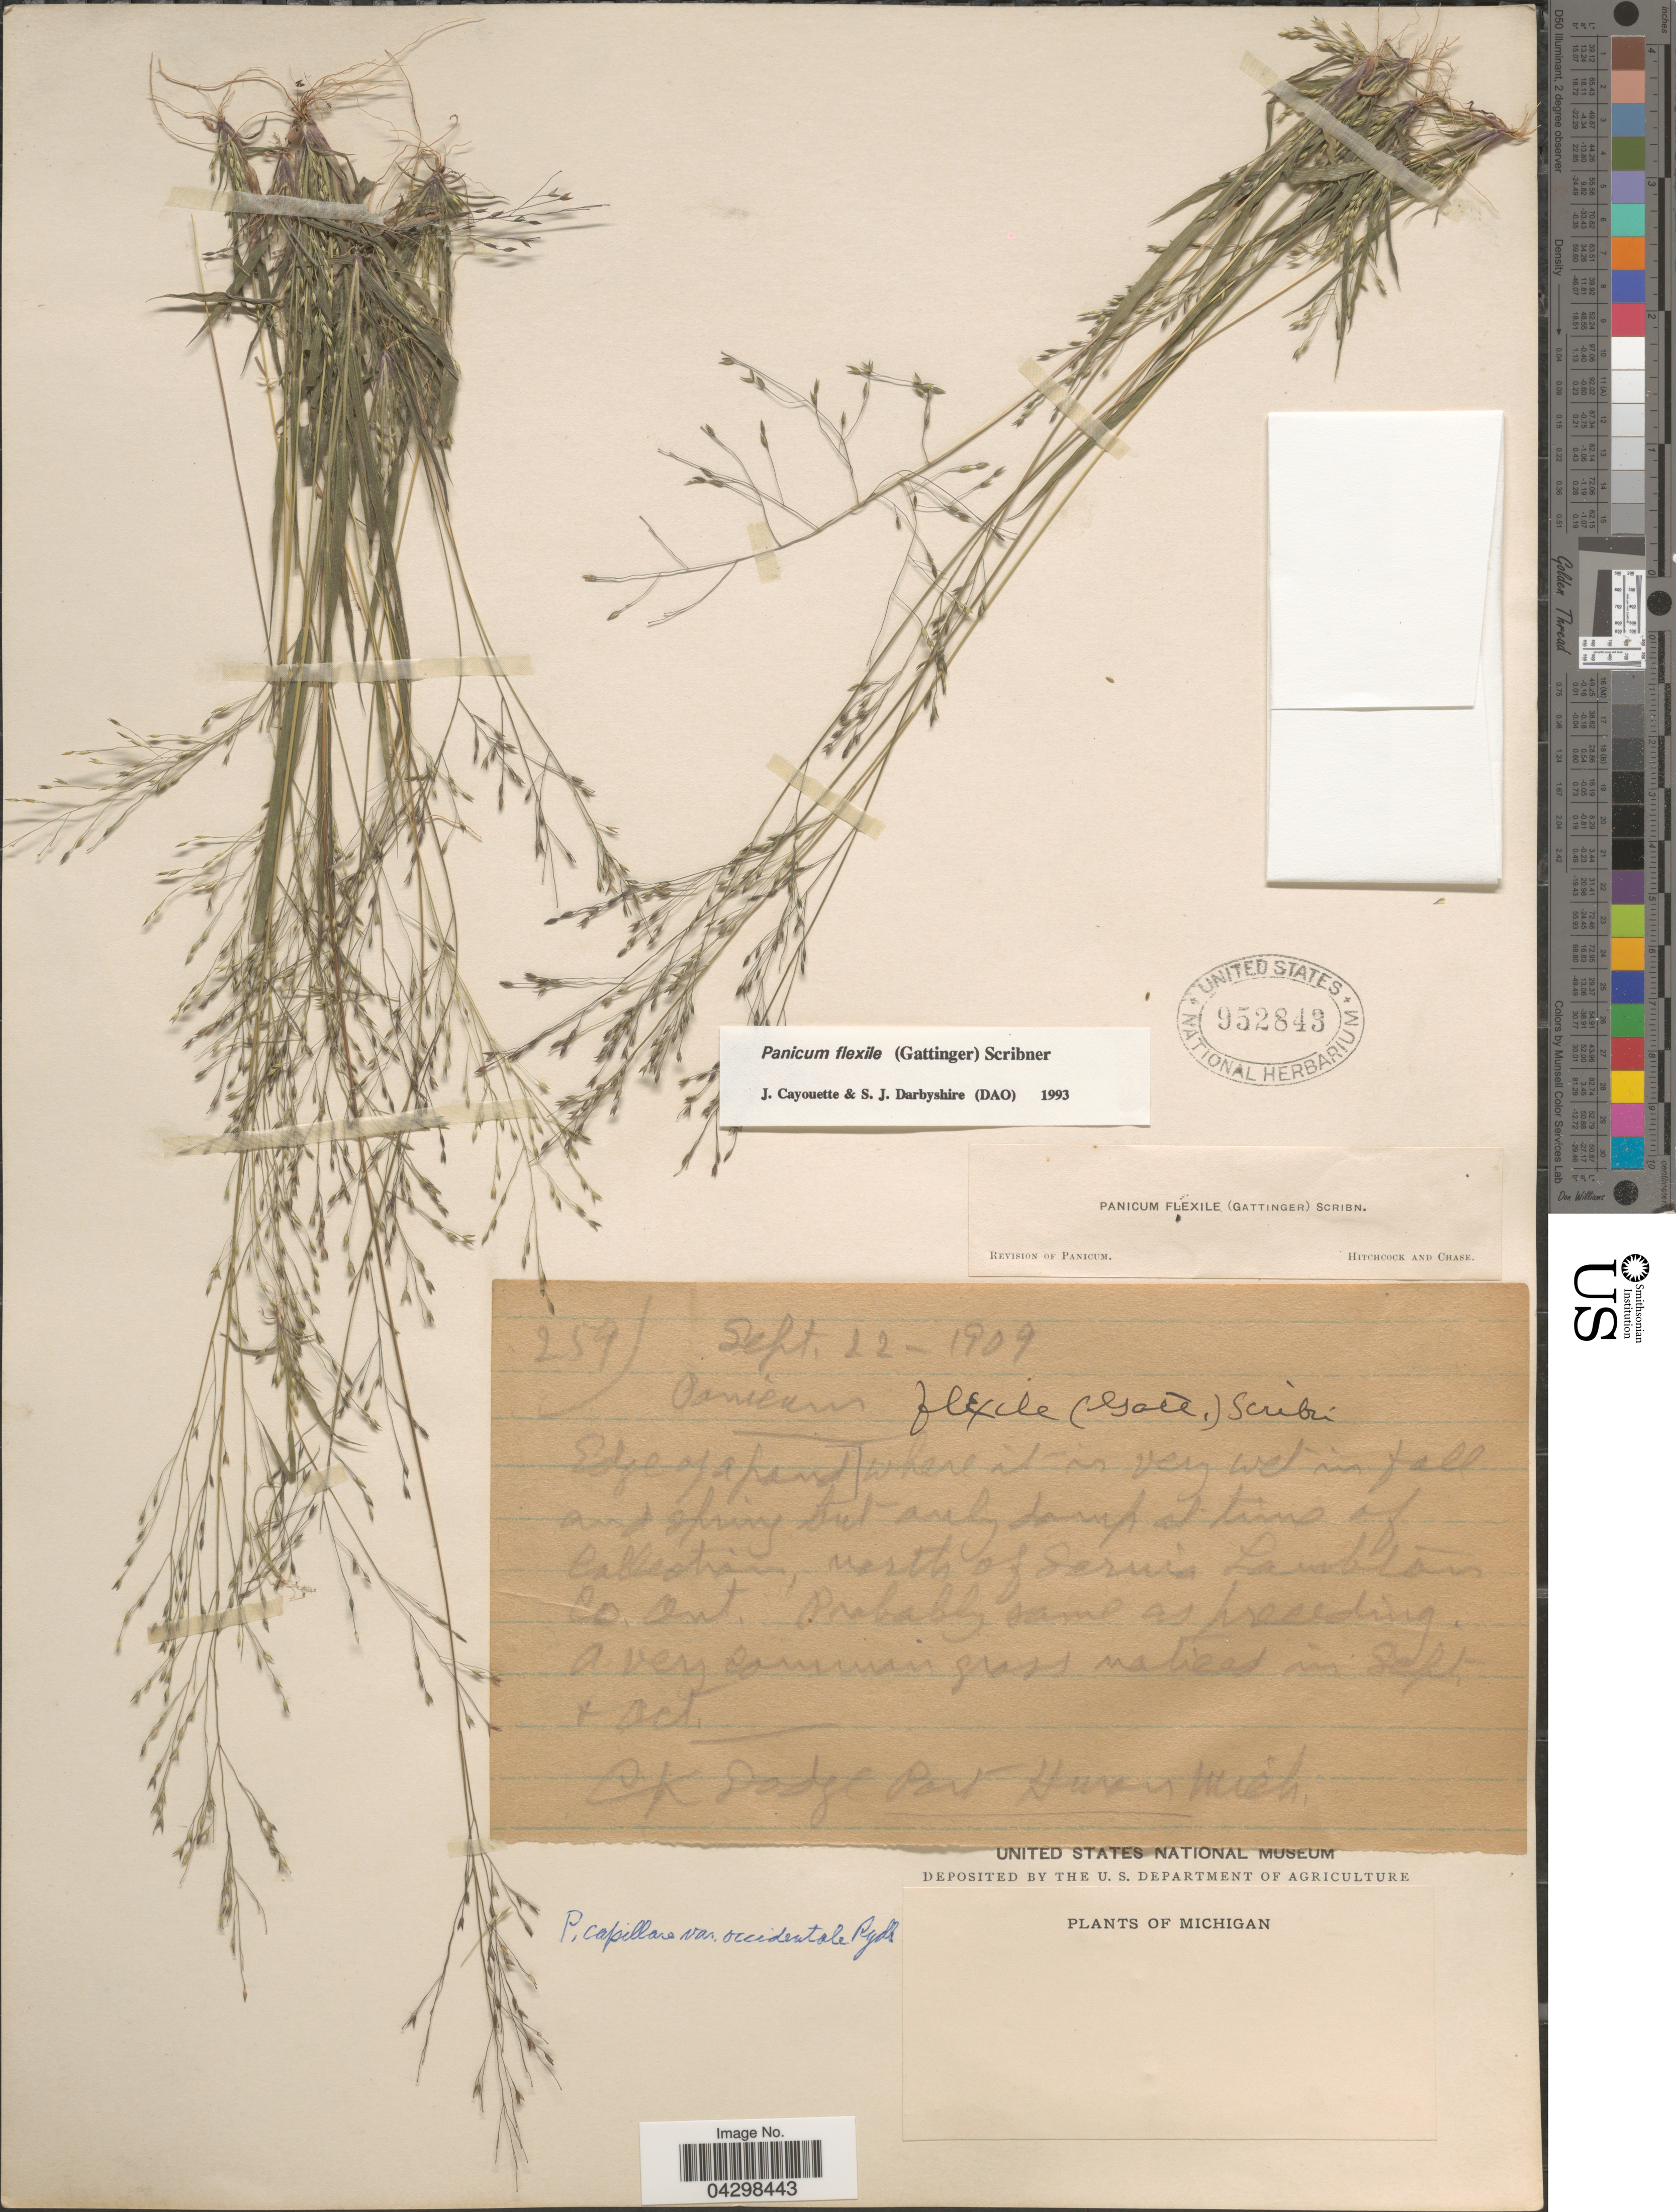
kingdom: Plantae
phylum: Tracheophyta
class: Liliopsida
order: Poales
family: Poaceae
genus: Panicum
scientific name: Panicum flexile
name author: (Gatt.) Scribn.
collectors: C. Dodge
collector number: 259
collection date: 1909-09-22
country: United States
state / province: Michigan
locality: Edge of a pond. Port Huron.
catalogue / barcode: US 952843